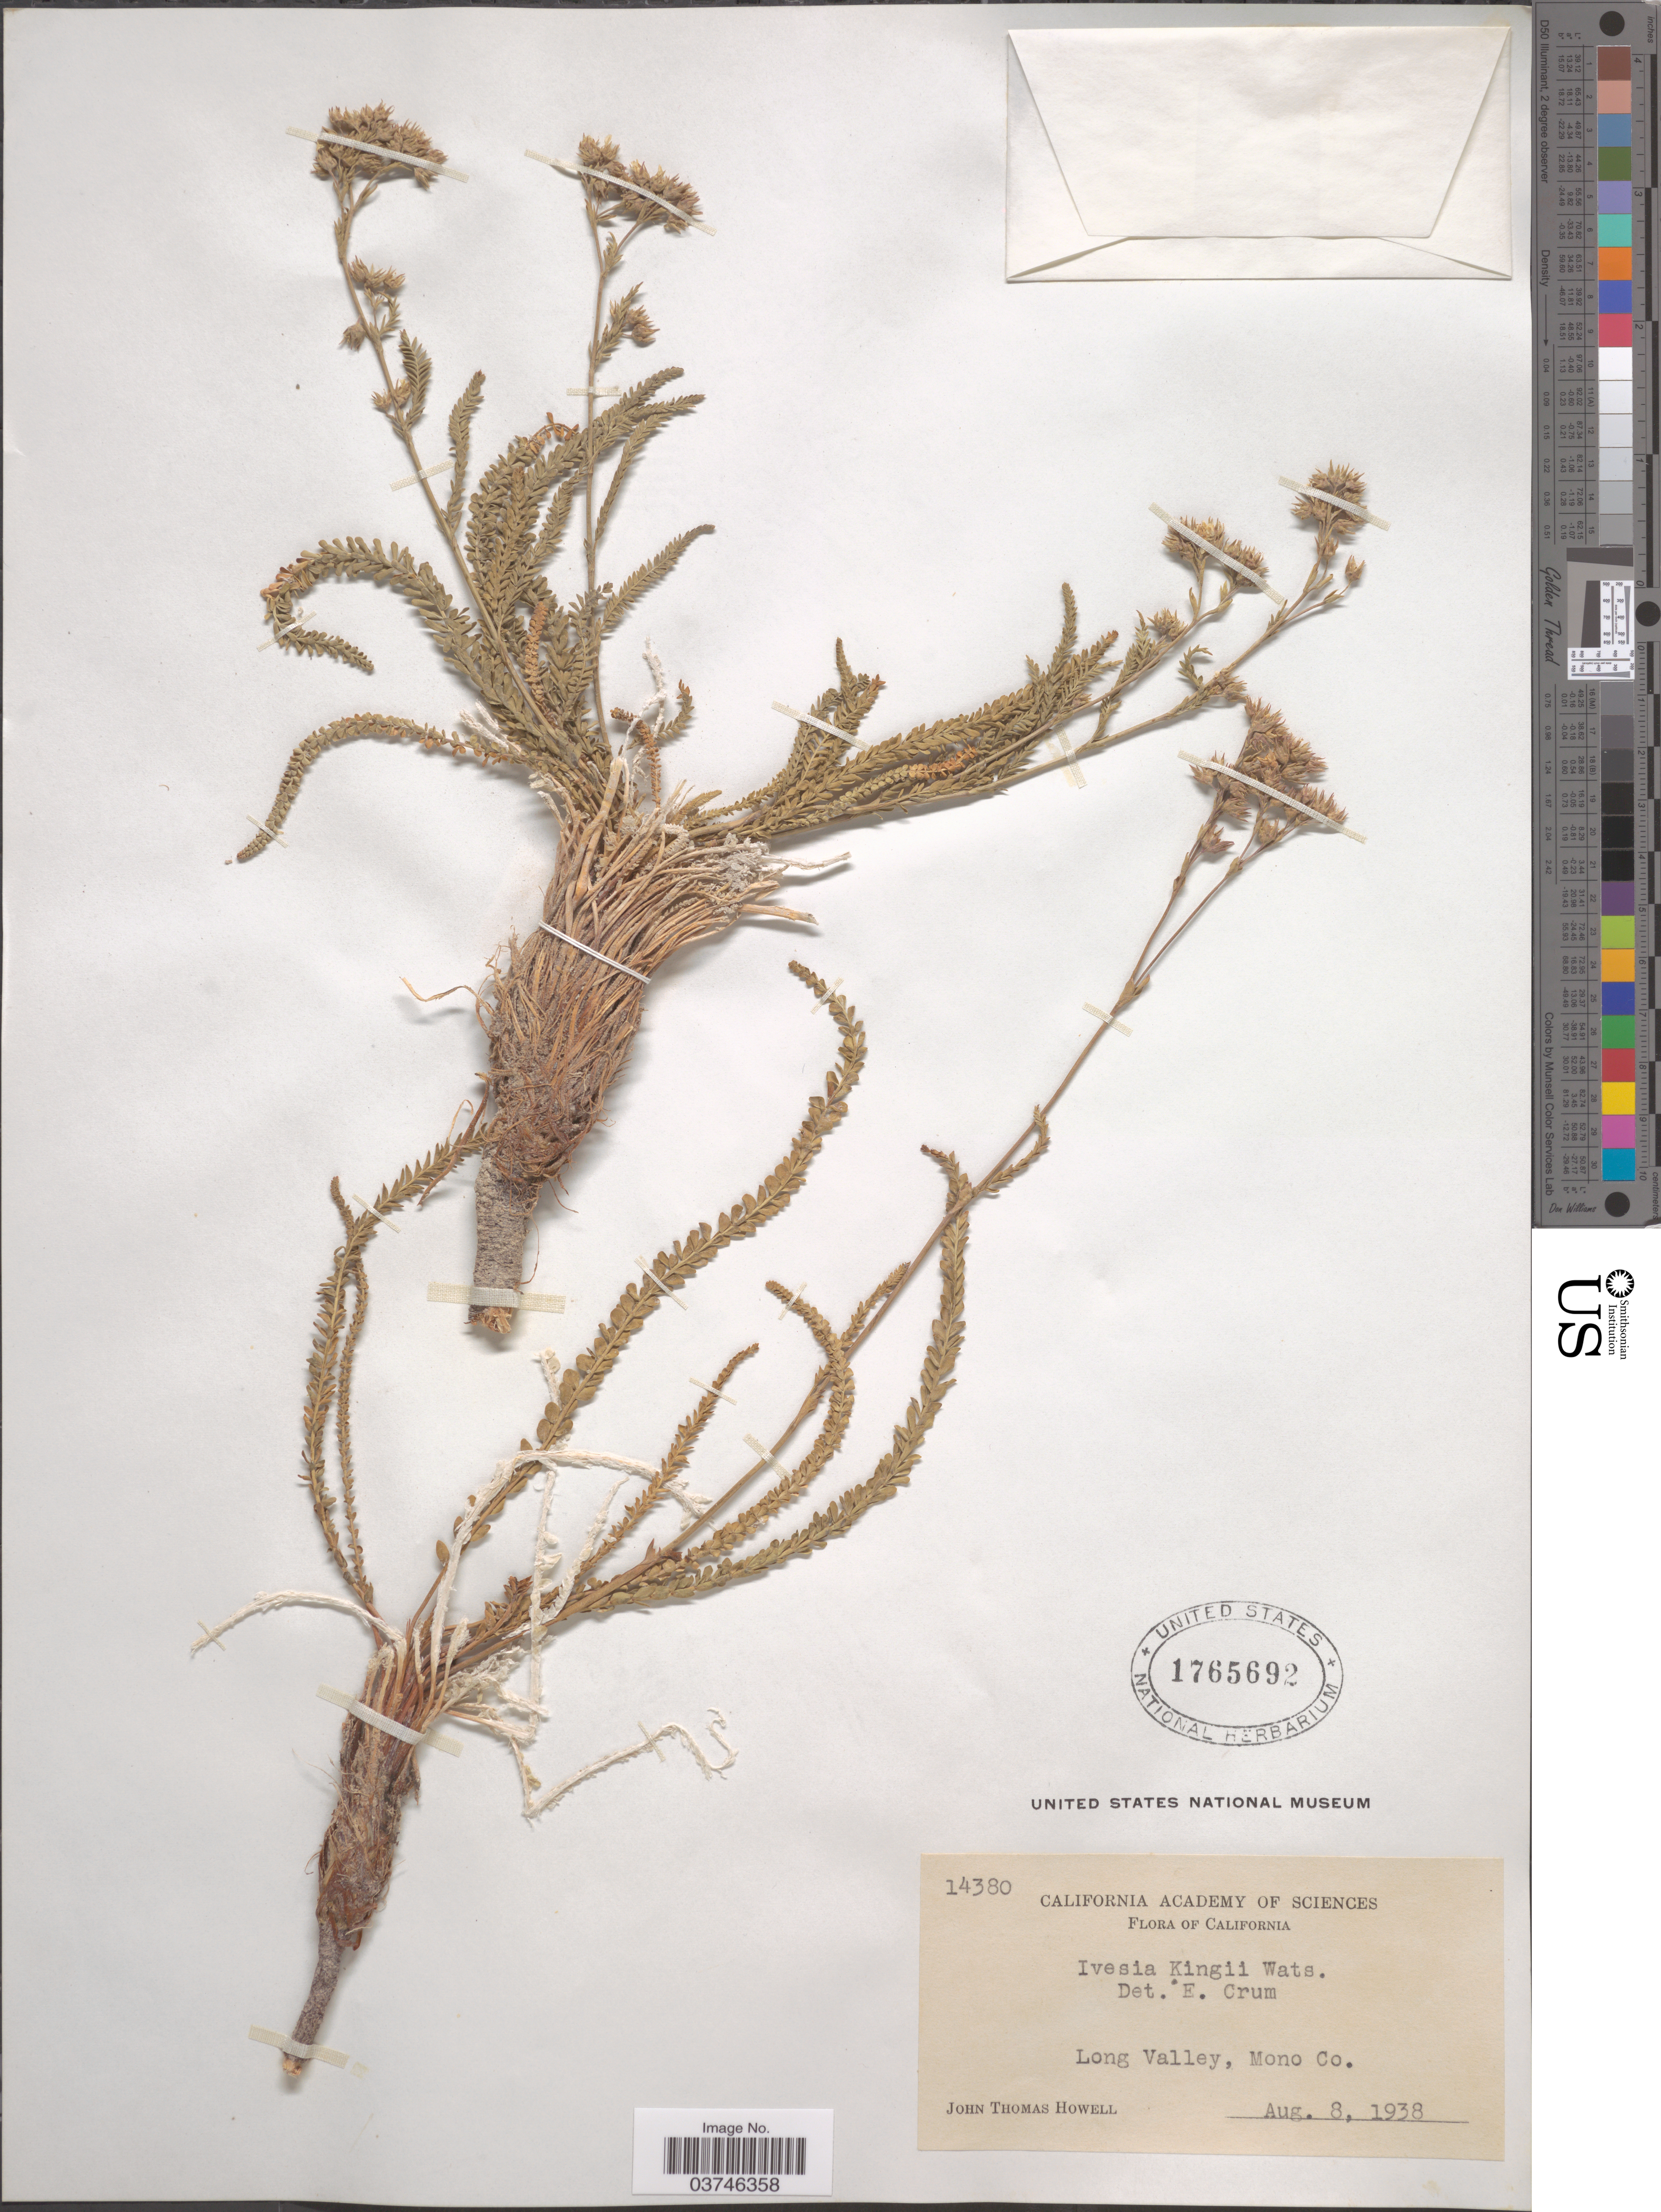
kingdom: Plantae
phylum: Tracheophyta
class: Magnoliopsida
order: Rosales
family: Rosaceae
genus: Potentilla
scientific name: Potentilla kingii var. kingii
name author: (S. Watson) Greene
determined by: Strong, Mark T., (BOT), Smithsonian Institution - National Museum of Natural History (UNITED STATES)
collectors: J. T. Howell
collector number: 14380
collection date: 1938-08-08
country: United States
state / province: California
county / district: Mono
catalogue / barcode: US 1765692